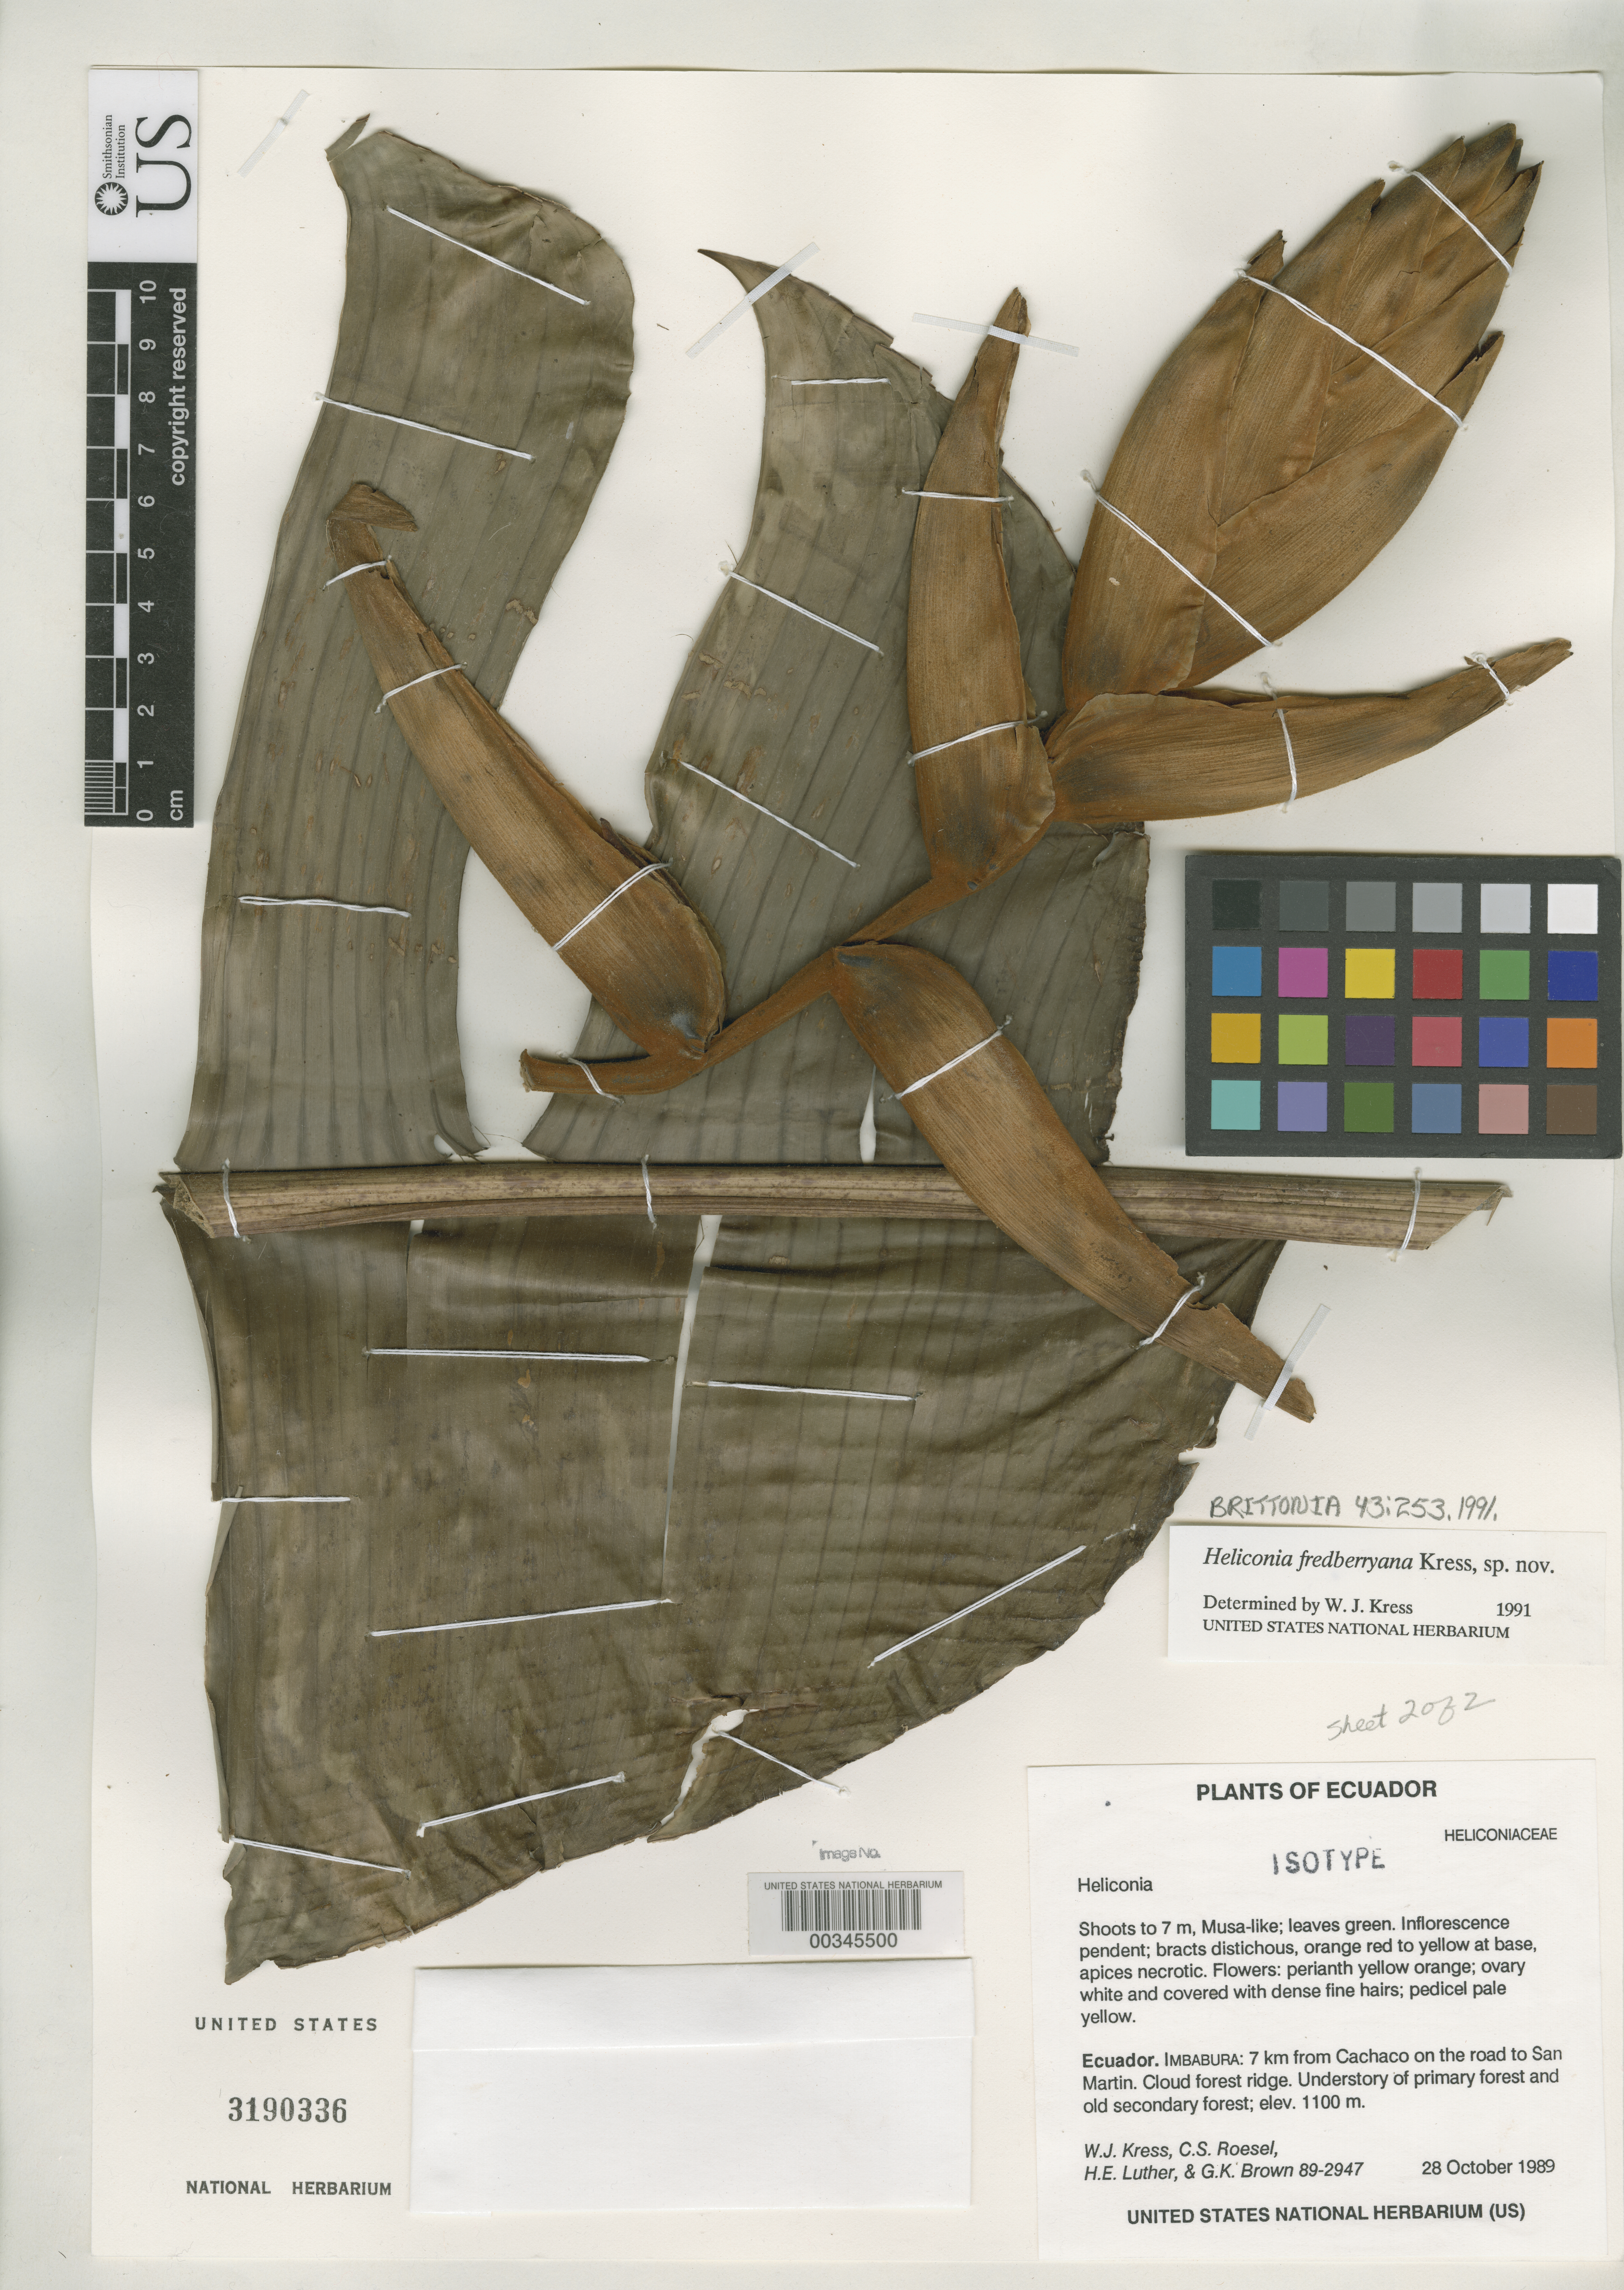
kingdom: Plantae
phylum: Tracheophyta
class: Liliopsida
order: Zingiberales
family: Heliconiaceae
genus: Heliconia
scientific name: Heliconia fredberryana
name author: W.J. Kress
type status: Isotype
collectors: W. J. Kress, C. S. Roesel, Harry E. Luther & G. K. Brown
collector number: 89-2947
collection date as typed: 28 Oct 1989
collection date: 1989-10-28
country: Ecuador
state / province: Imbabura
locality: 7 km from Cachaco on road to San Martin.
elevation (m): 1100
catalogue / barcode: US 3190336